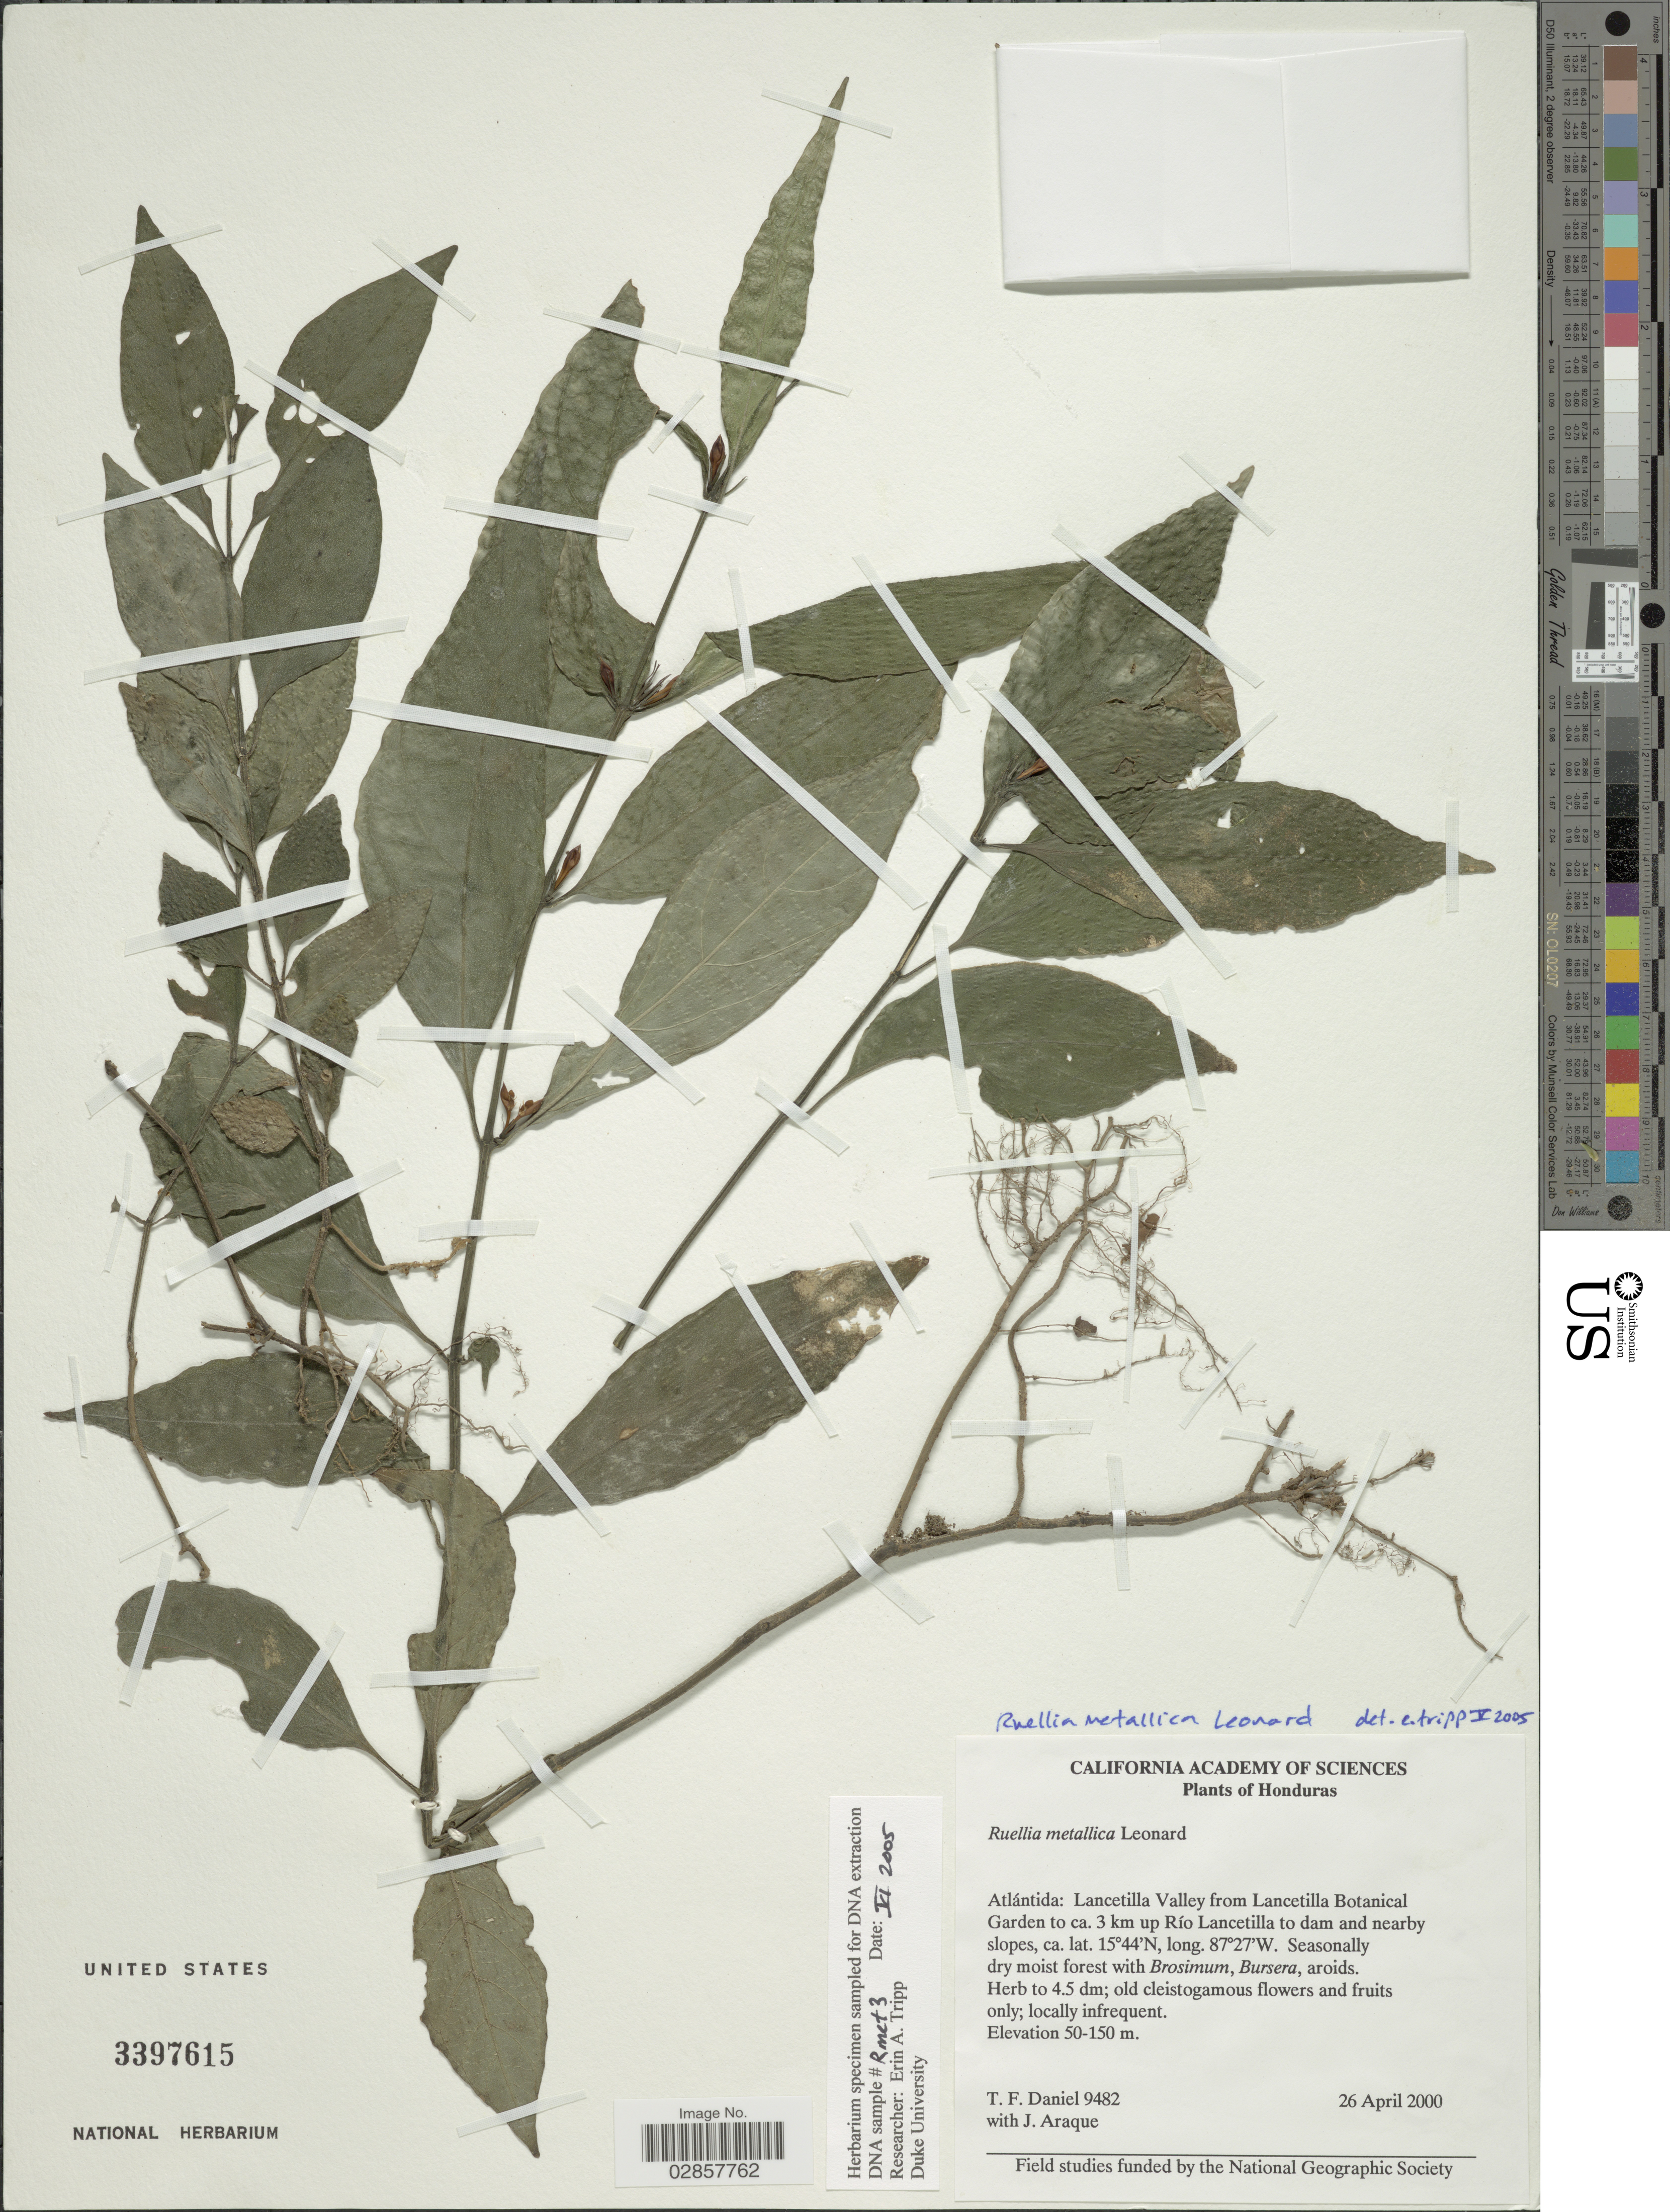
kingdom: Plantae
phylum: Tracheophyta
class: Magnoliopsida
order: Lamiales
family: Acanthaceae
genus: Ruellia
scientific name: Ruellia metallica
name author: Leonard in Standl.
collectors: T. F. Daniel & J. Araque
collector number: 9482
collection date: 2000-04-26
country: Honduras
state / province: Atlántida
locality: Lancetilla Valley from Lancetilla Botanical Garden to ca. 3 km up Río Lancetilla to dam and nearby slopes.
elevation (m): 50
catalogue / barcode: US 3397615